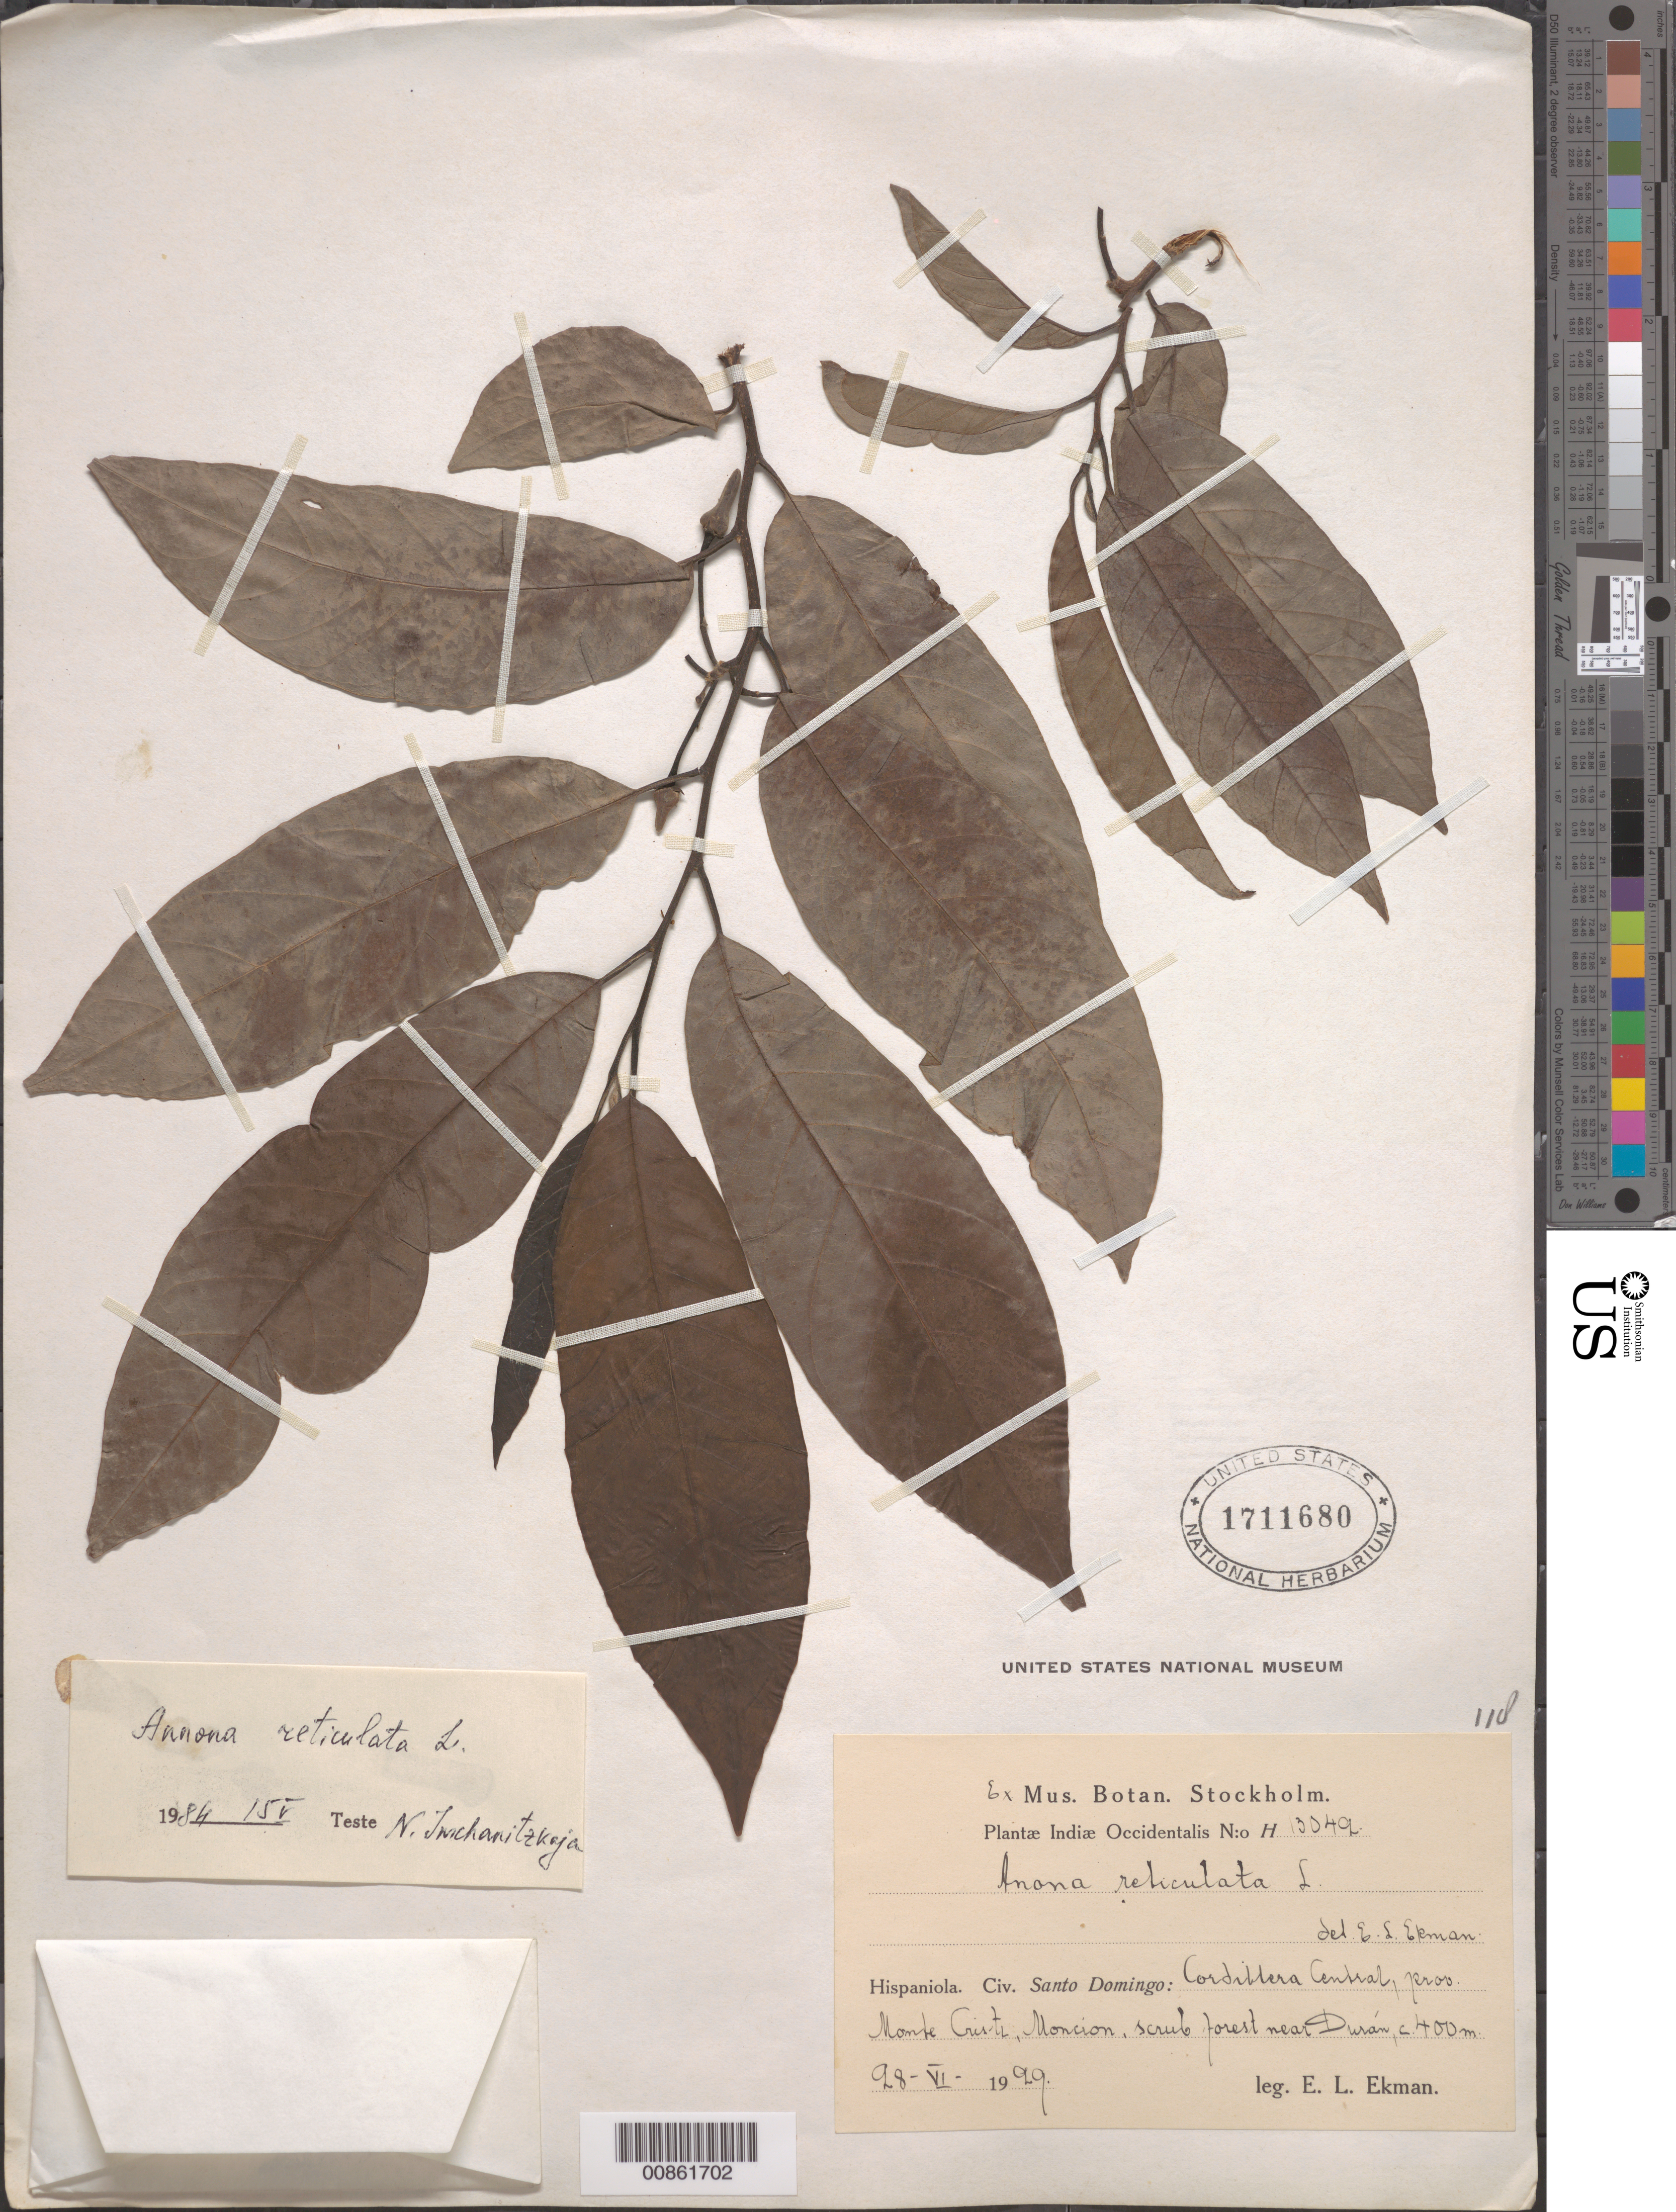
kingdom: Plantae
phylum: Tracheophyta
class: Magnoliopsida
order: Magnoliales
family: Annonaceae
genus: Annona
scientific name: Annona reticulata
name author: L.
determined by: Imchanitzkaja, N.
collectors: E. L. Ekman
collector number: H 13042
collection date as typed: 28 Jun 1929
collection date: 1929-06-28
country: Dominican Republic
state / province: Monte Cristi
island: Hispaniola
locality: Cordillera Central, Monción. Near Durán.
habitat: Scrub forest.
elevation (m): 400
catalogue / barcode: US 1711680